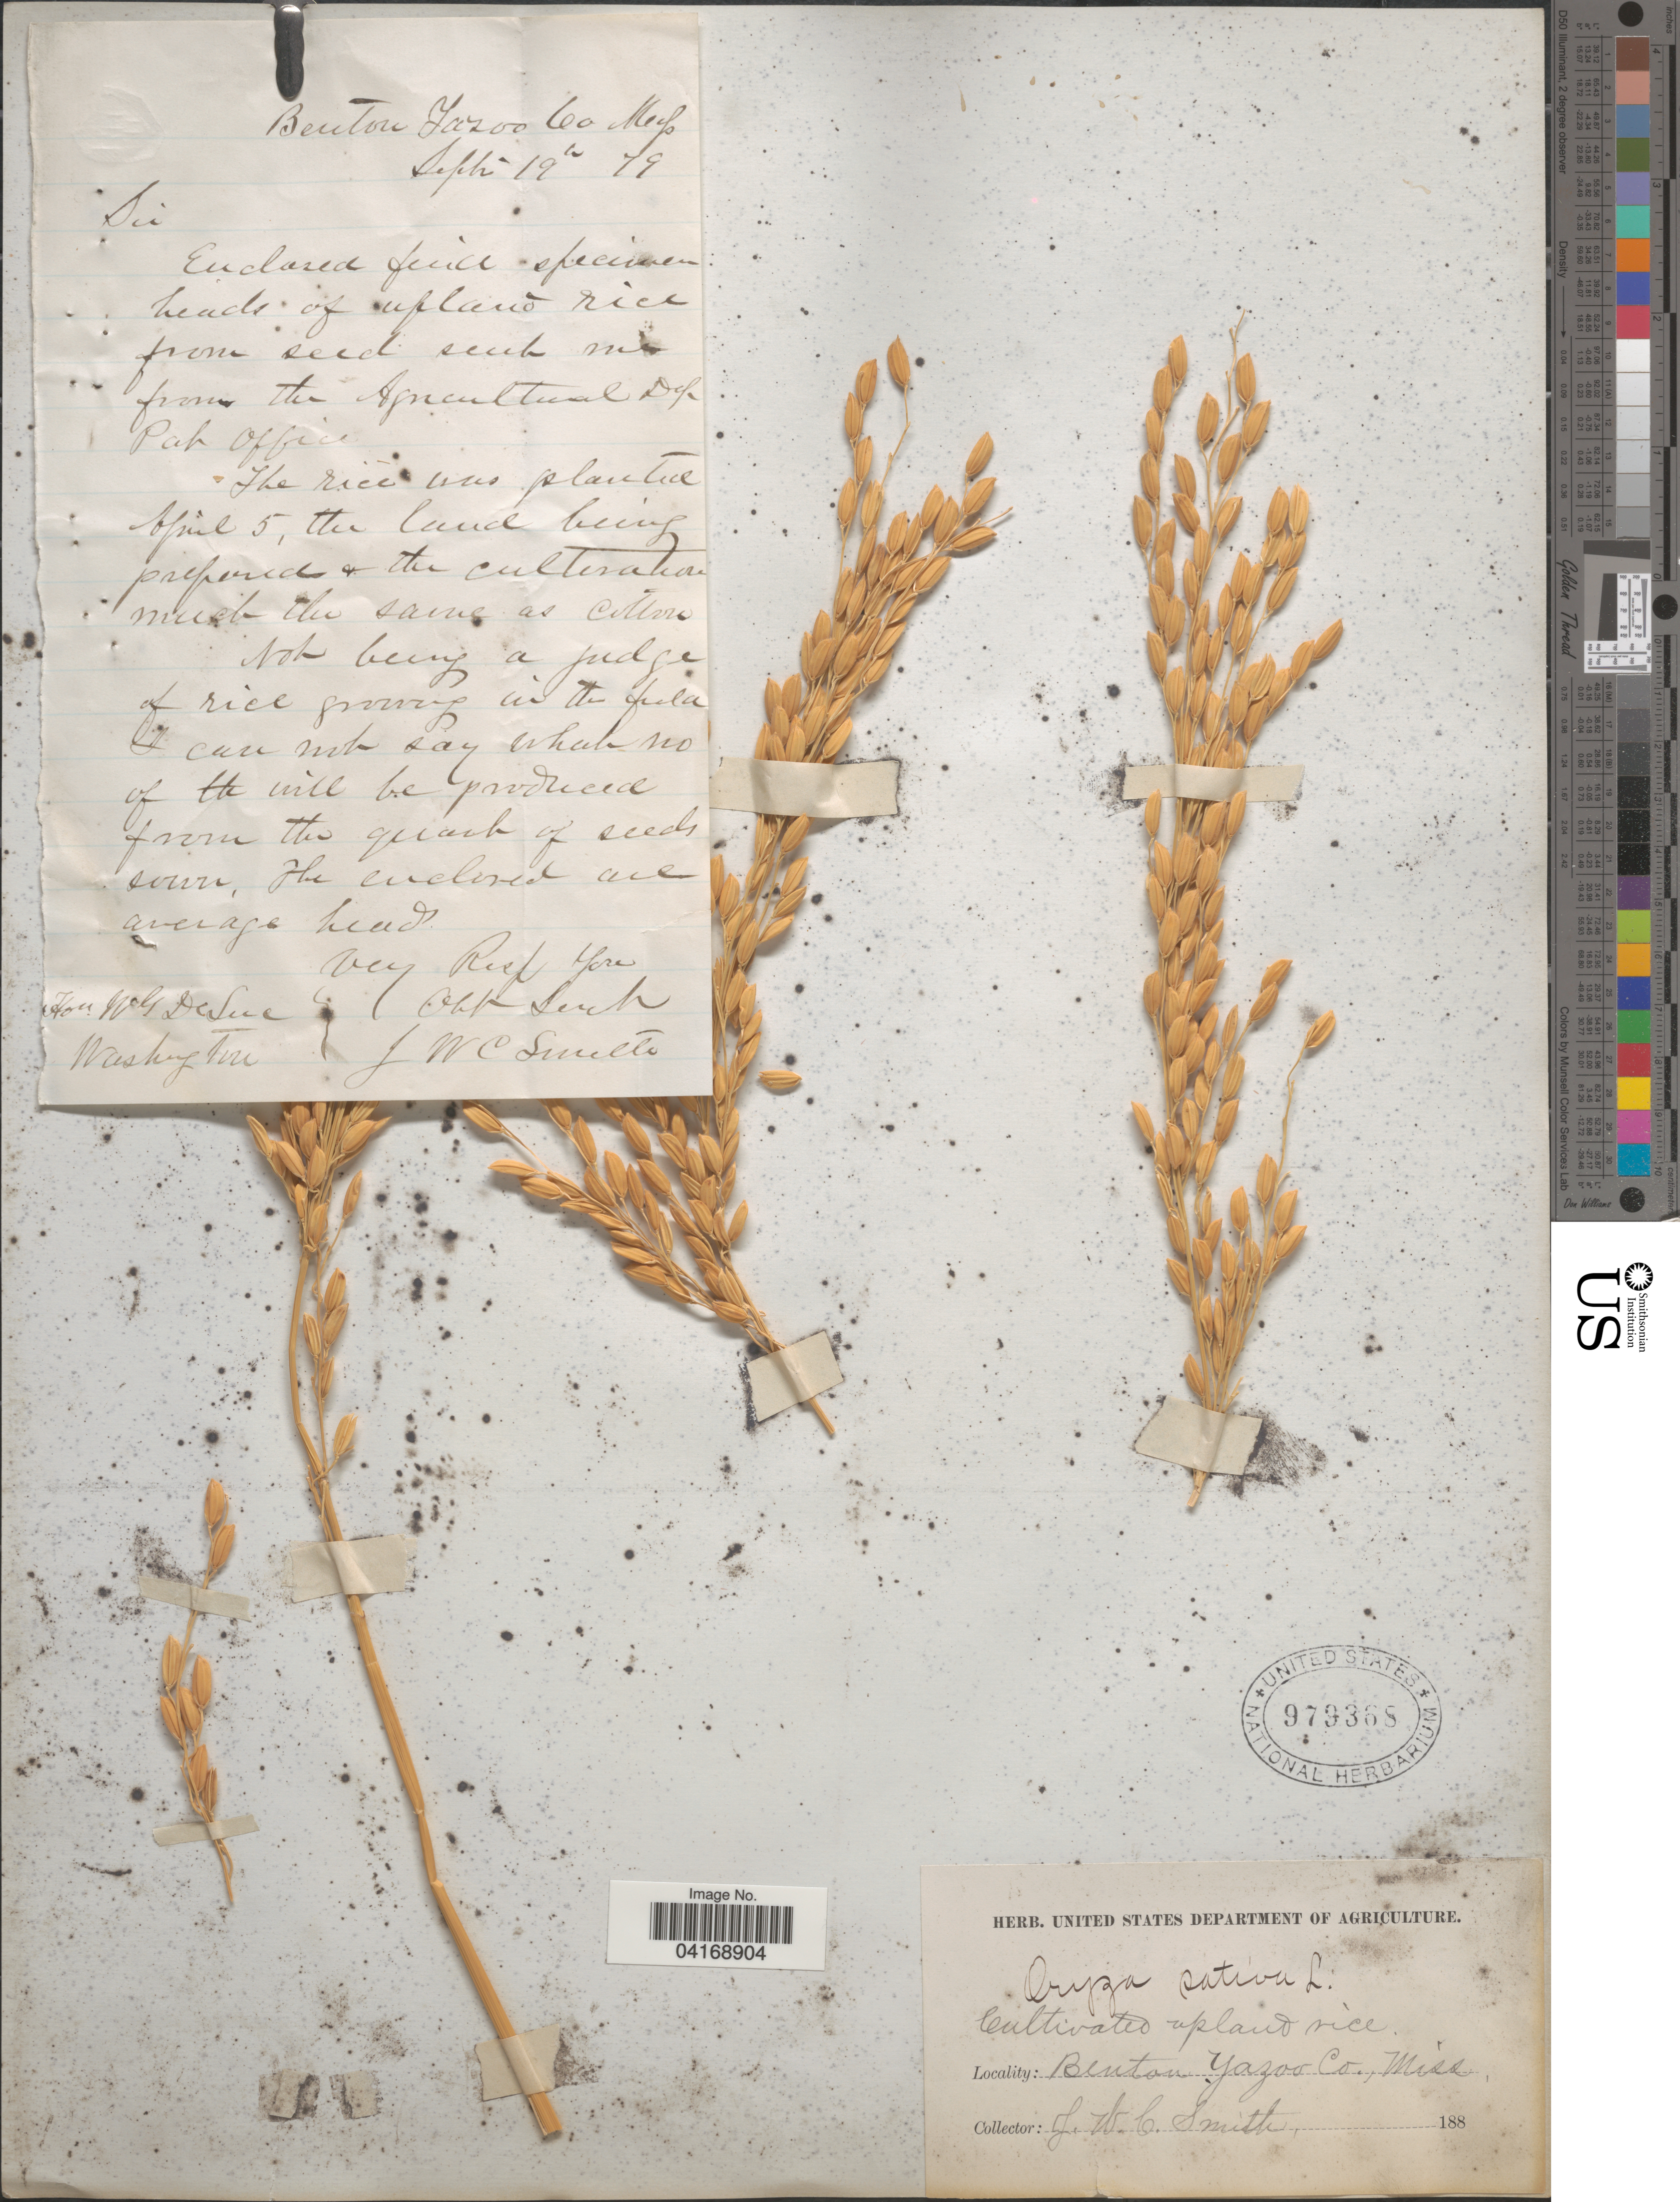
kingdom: Plantae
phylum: Tracheophyta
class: Liliopsida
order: Poales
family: Poaceae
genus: Oryza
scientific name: Oryza sativa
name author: L.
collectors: J. W. Smith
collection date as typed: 188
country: United States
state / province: Mississippi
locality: Benton Yazoo Co.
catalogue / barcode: US 979368